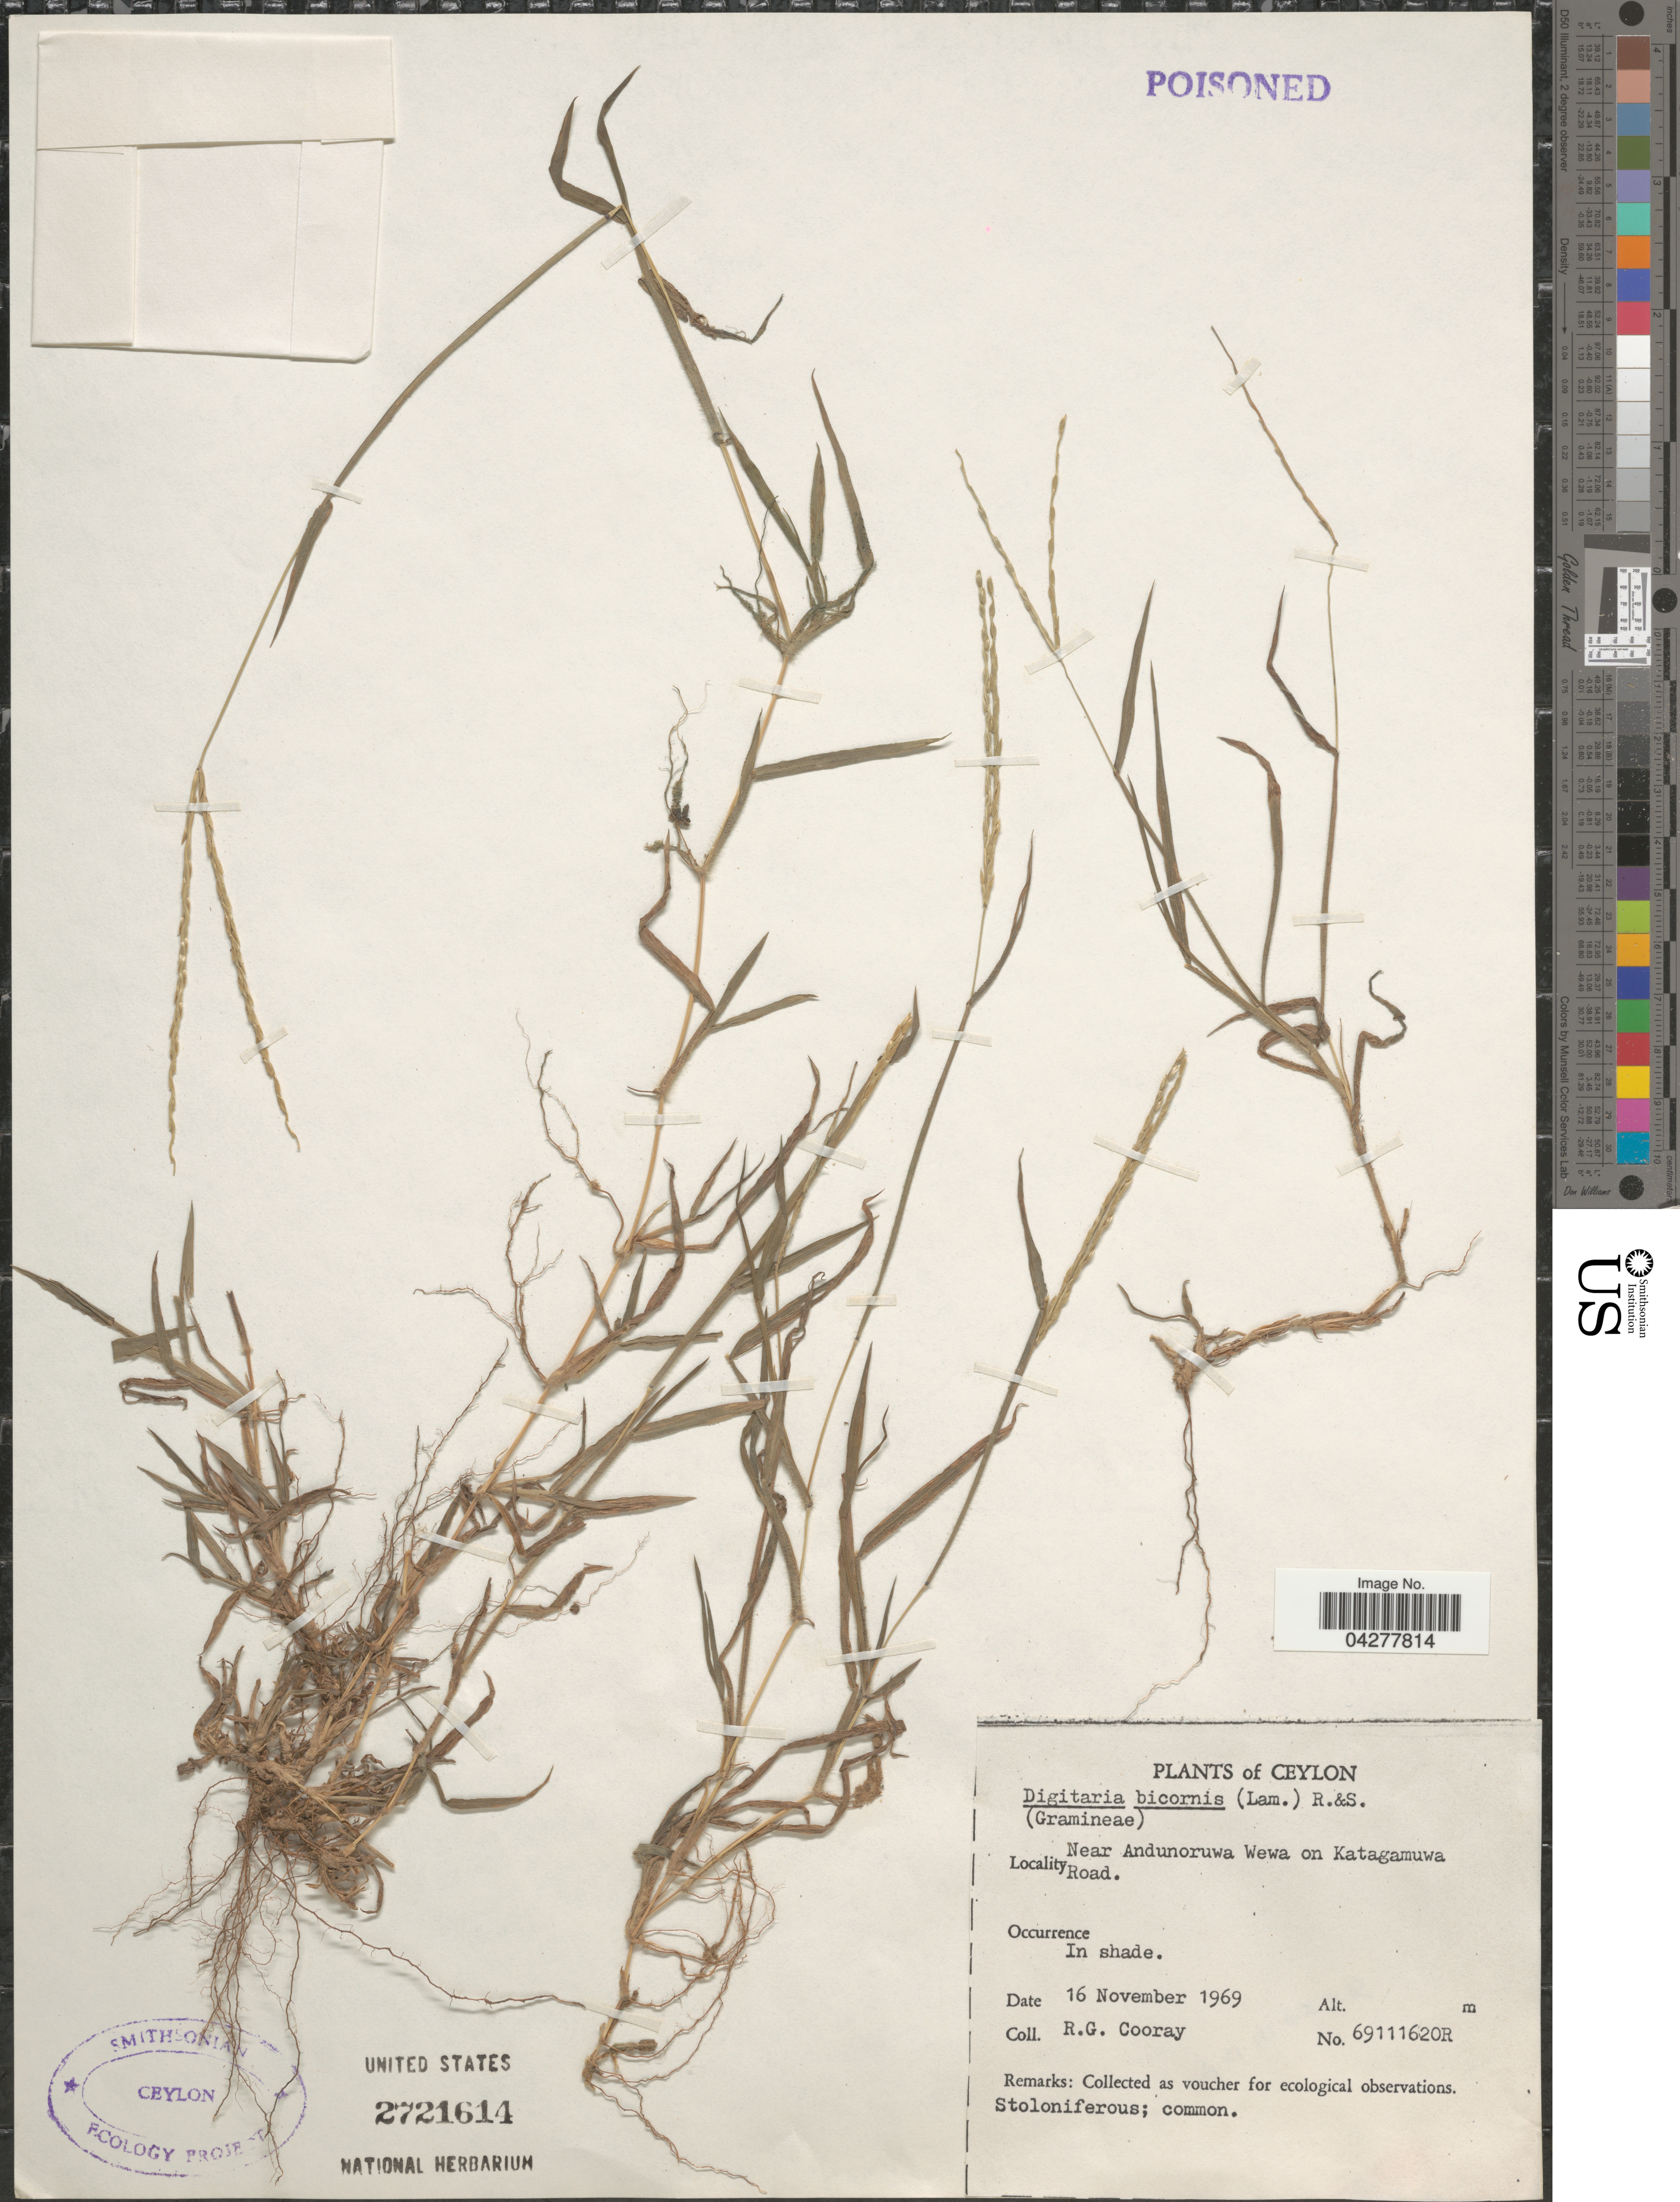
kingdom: Plantae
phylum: Tracheophyta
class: Liliopsida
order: Poales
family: Poaceae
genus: Digitaria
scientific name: Digitaria bicornis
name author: (Lam.) Roem. & Schult.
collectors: R. Cooray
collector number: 69111620R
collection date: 1969-11-16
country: Sri Lanka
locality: Ceylon. Near Andunoruwa Wewa on Katagamuwa Road.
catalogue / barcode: US 2721614